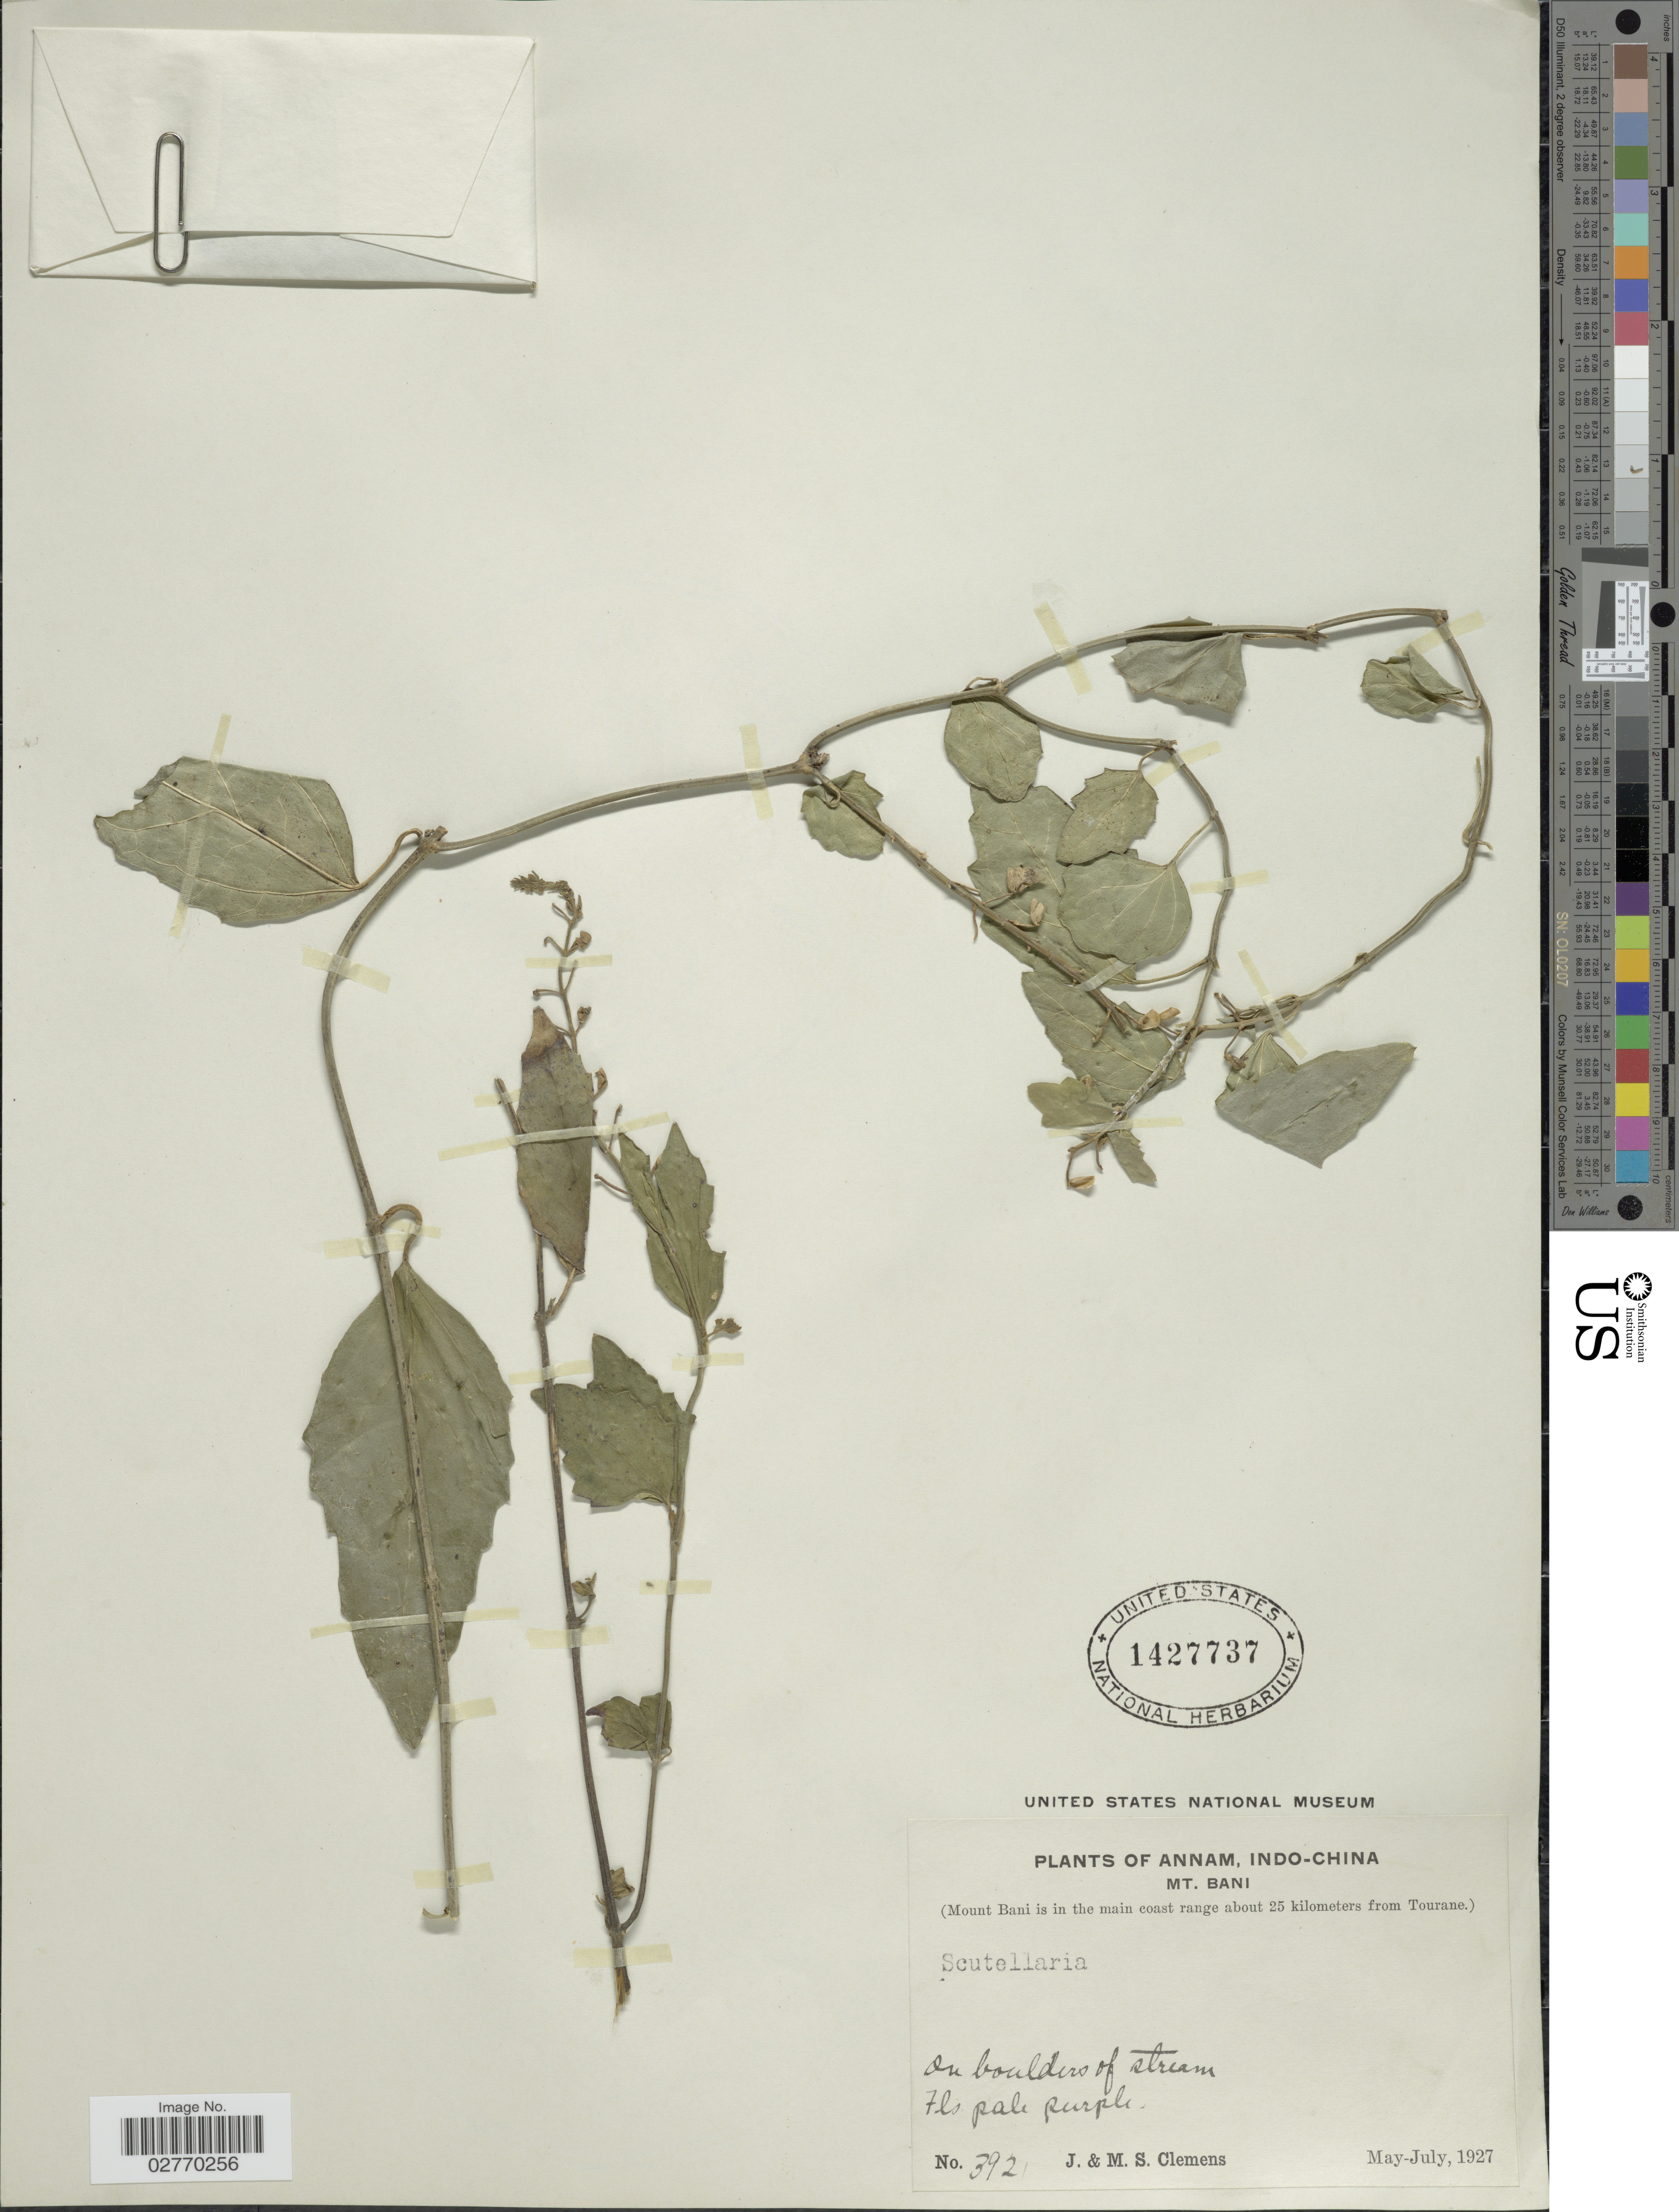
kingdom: Plantae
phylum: Tracheophyta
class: Magnoliopsida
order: Lamiales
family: Lamiaceae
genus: Scutellaria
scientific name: Scutellaria sp.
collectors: J. Clemens & M. S. Clemens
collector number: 3921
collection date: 1927-05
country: Vietnam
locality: Annam, Indo-China Mt. Bani. (Mount Bani is in the main coast range about 25 kilometers from Tourane.). On boulders of stream.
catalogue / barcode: US 1427737